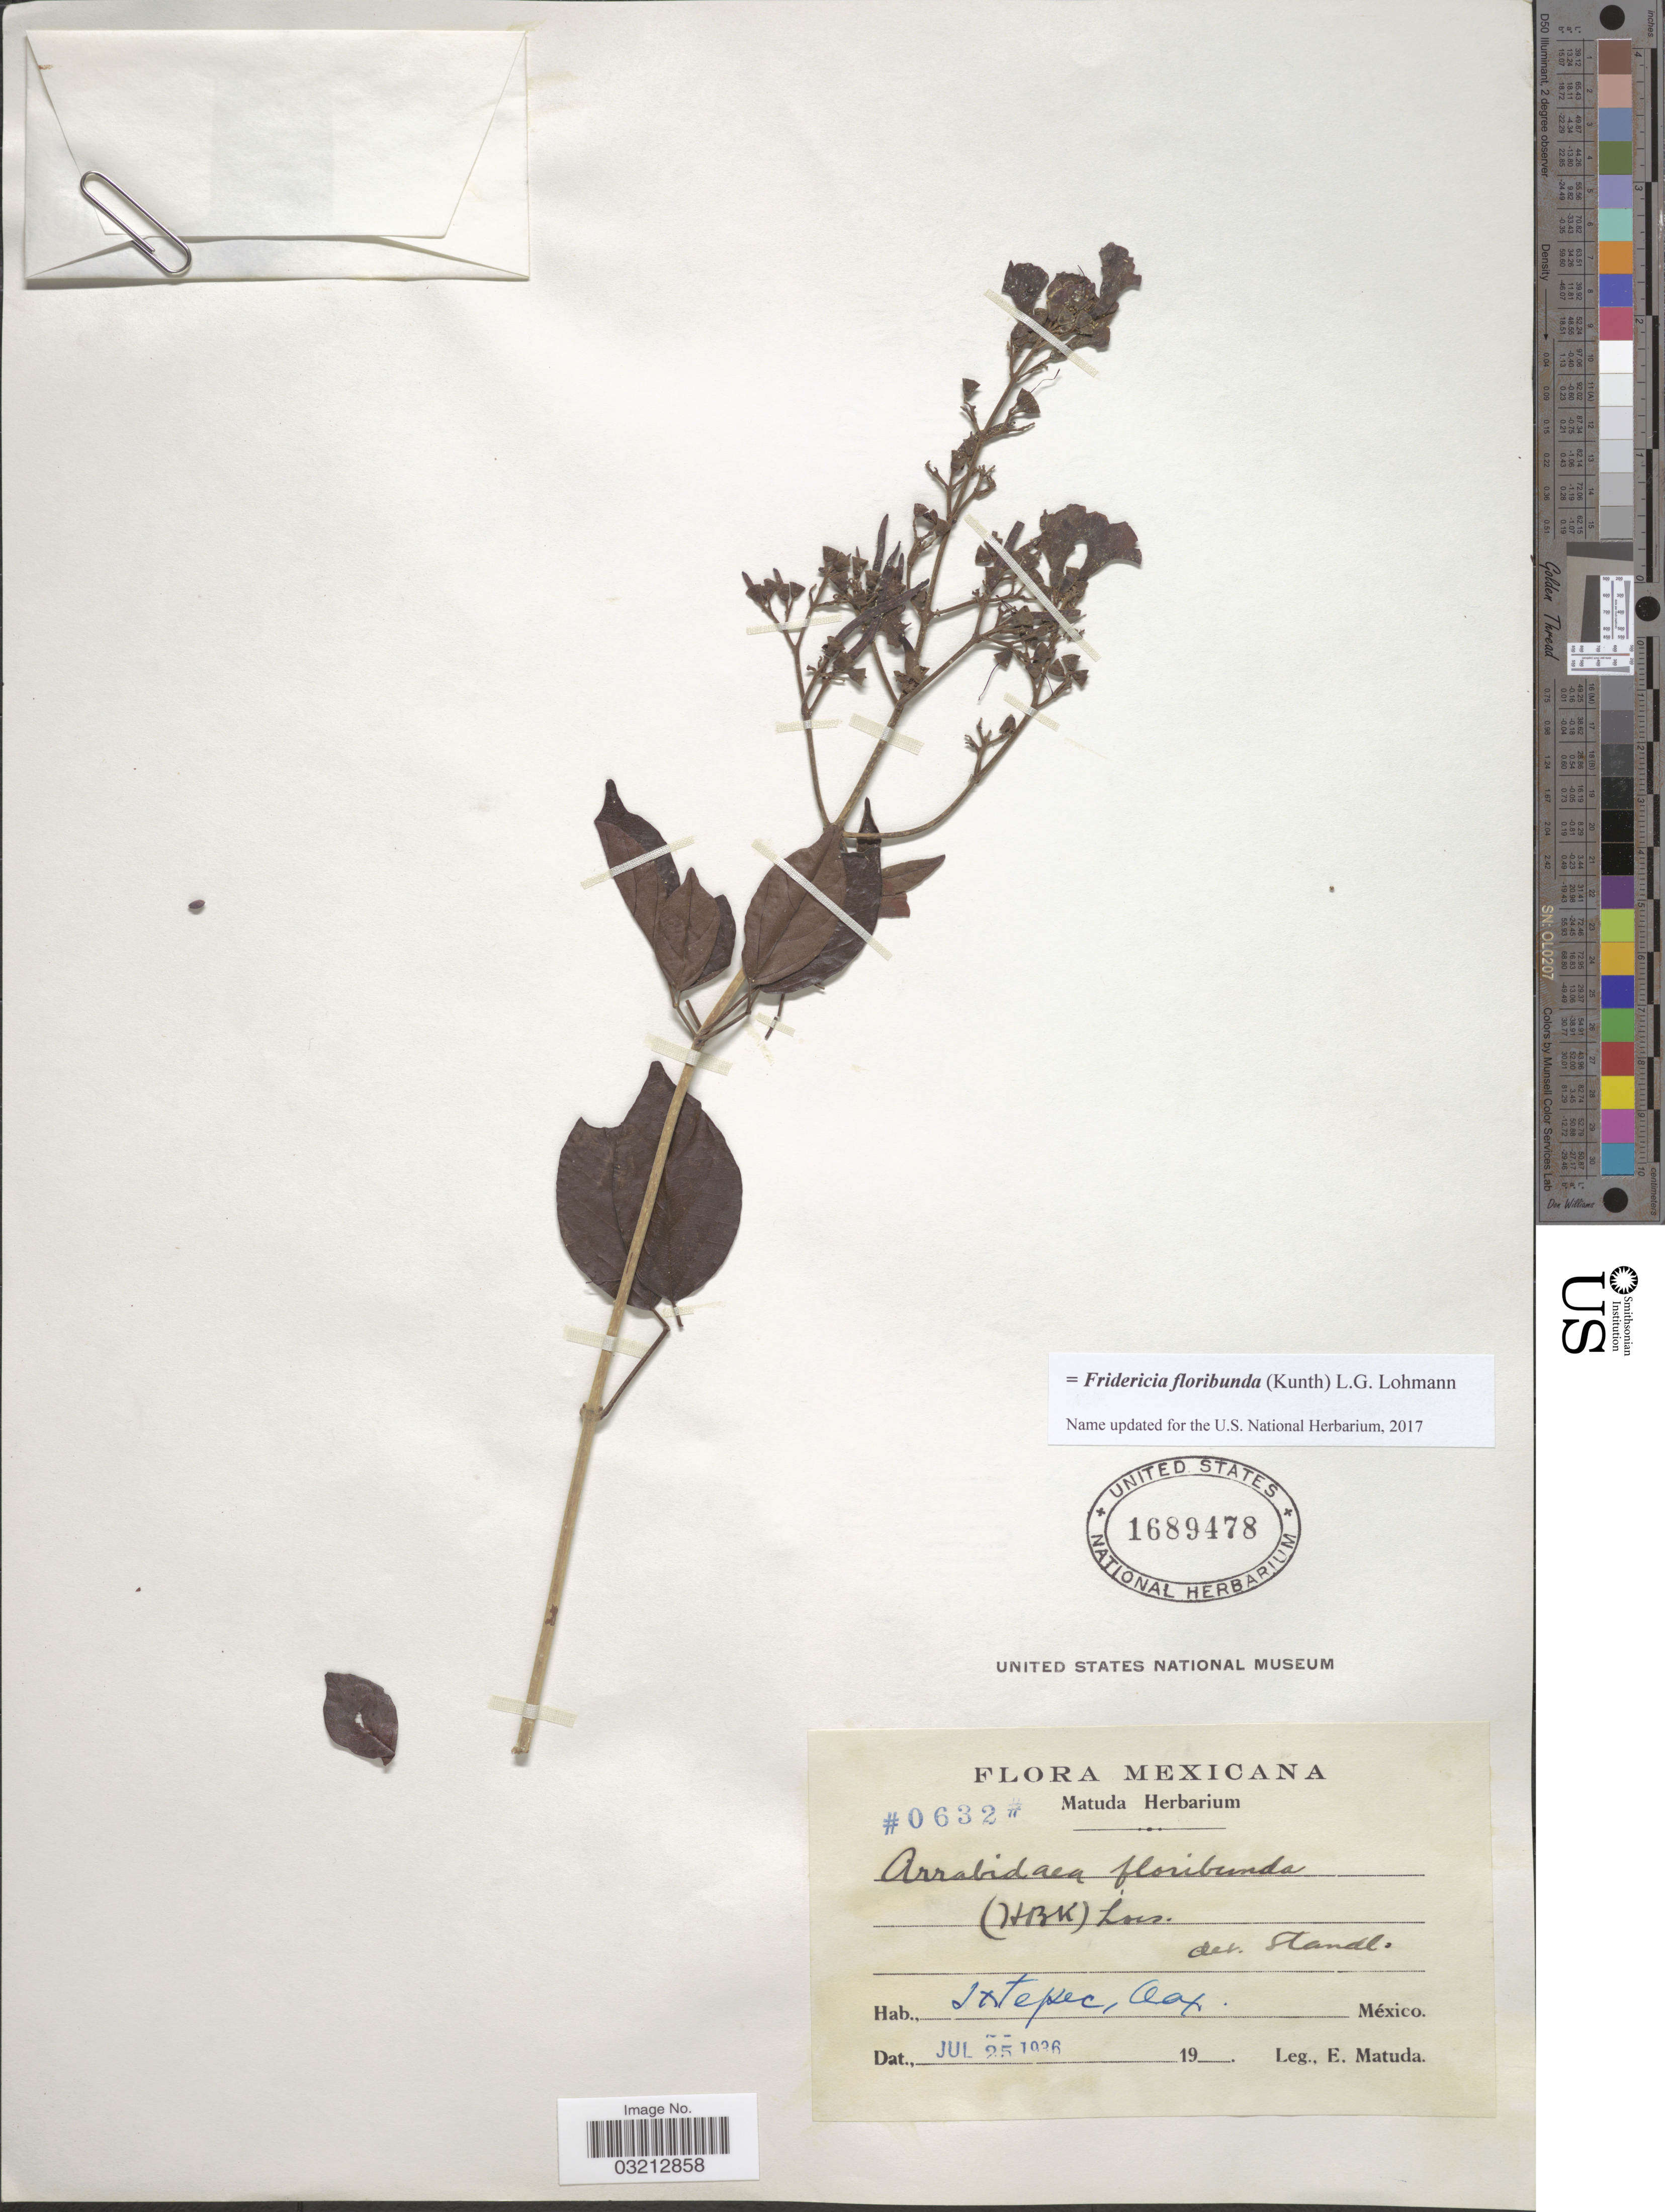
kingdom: Plantae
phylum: Tracheophyta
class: Magnoliopsida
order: Lamiales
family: Bignoniaceae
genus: Fridericia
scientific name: Fridericia floribunda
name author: (Kunth) L.G. Lohmann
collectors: E. Matuda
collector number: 0632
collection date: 1936-07-25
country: Mexico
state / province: Oaxaca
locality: Ixtepec, Oax.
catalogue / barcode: US 1689478